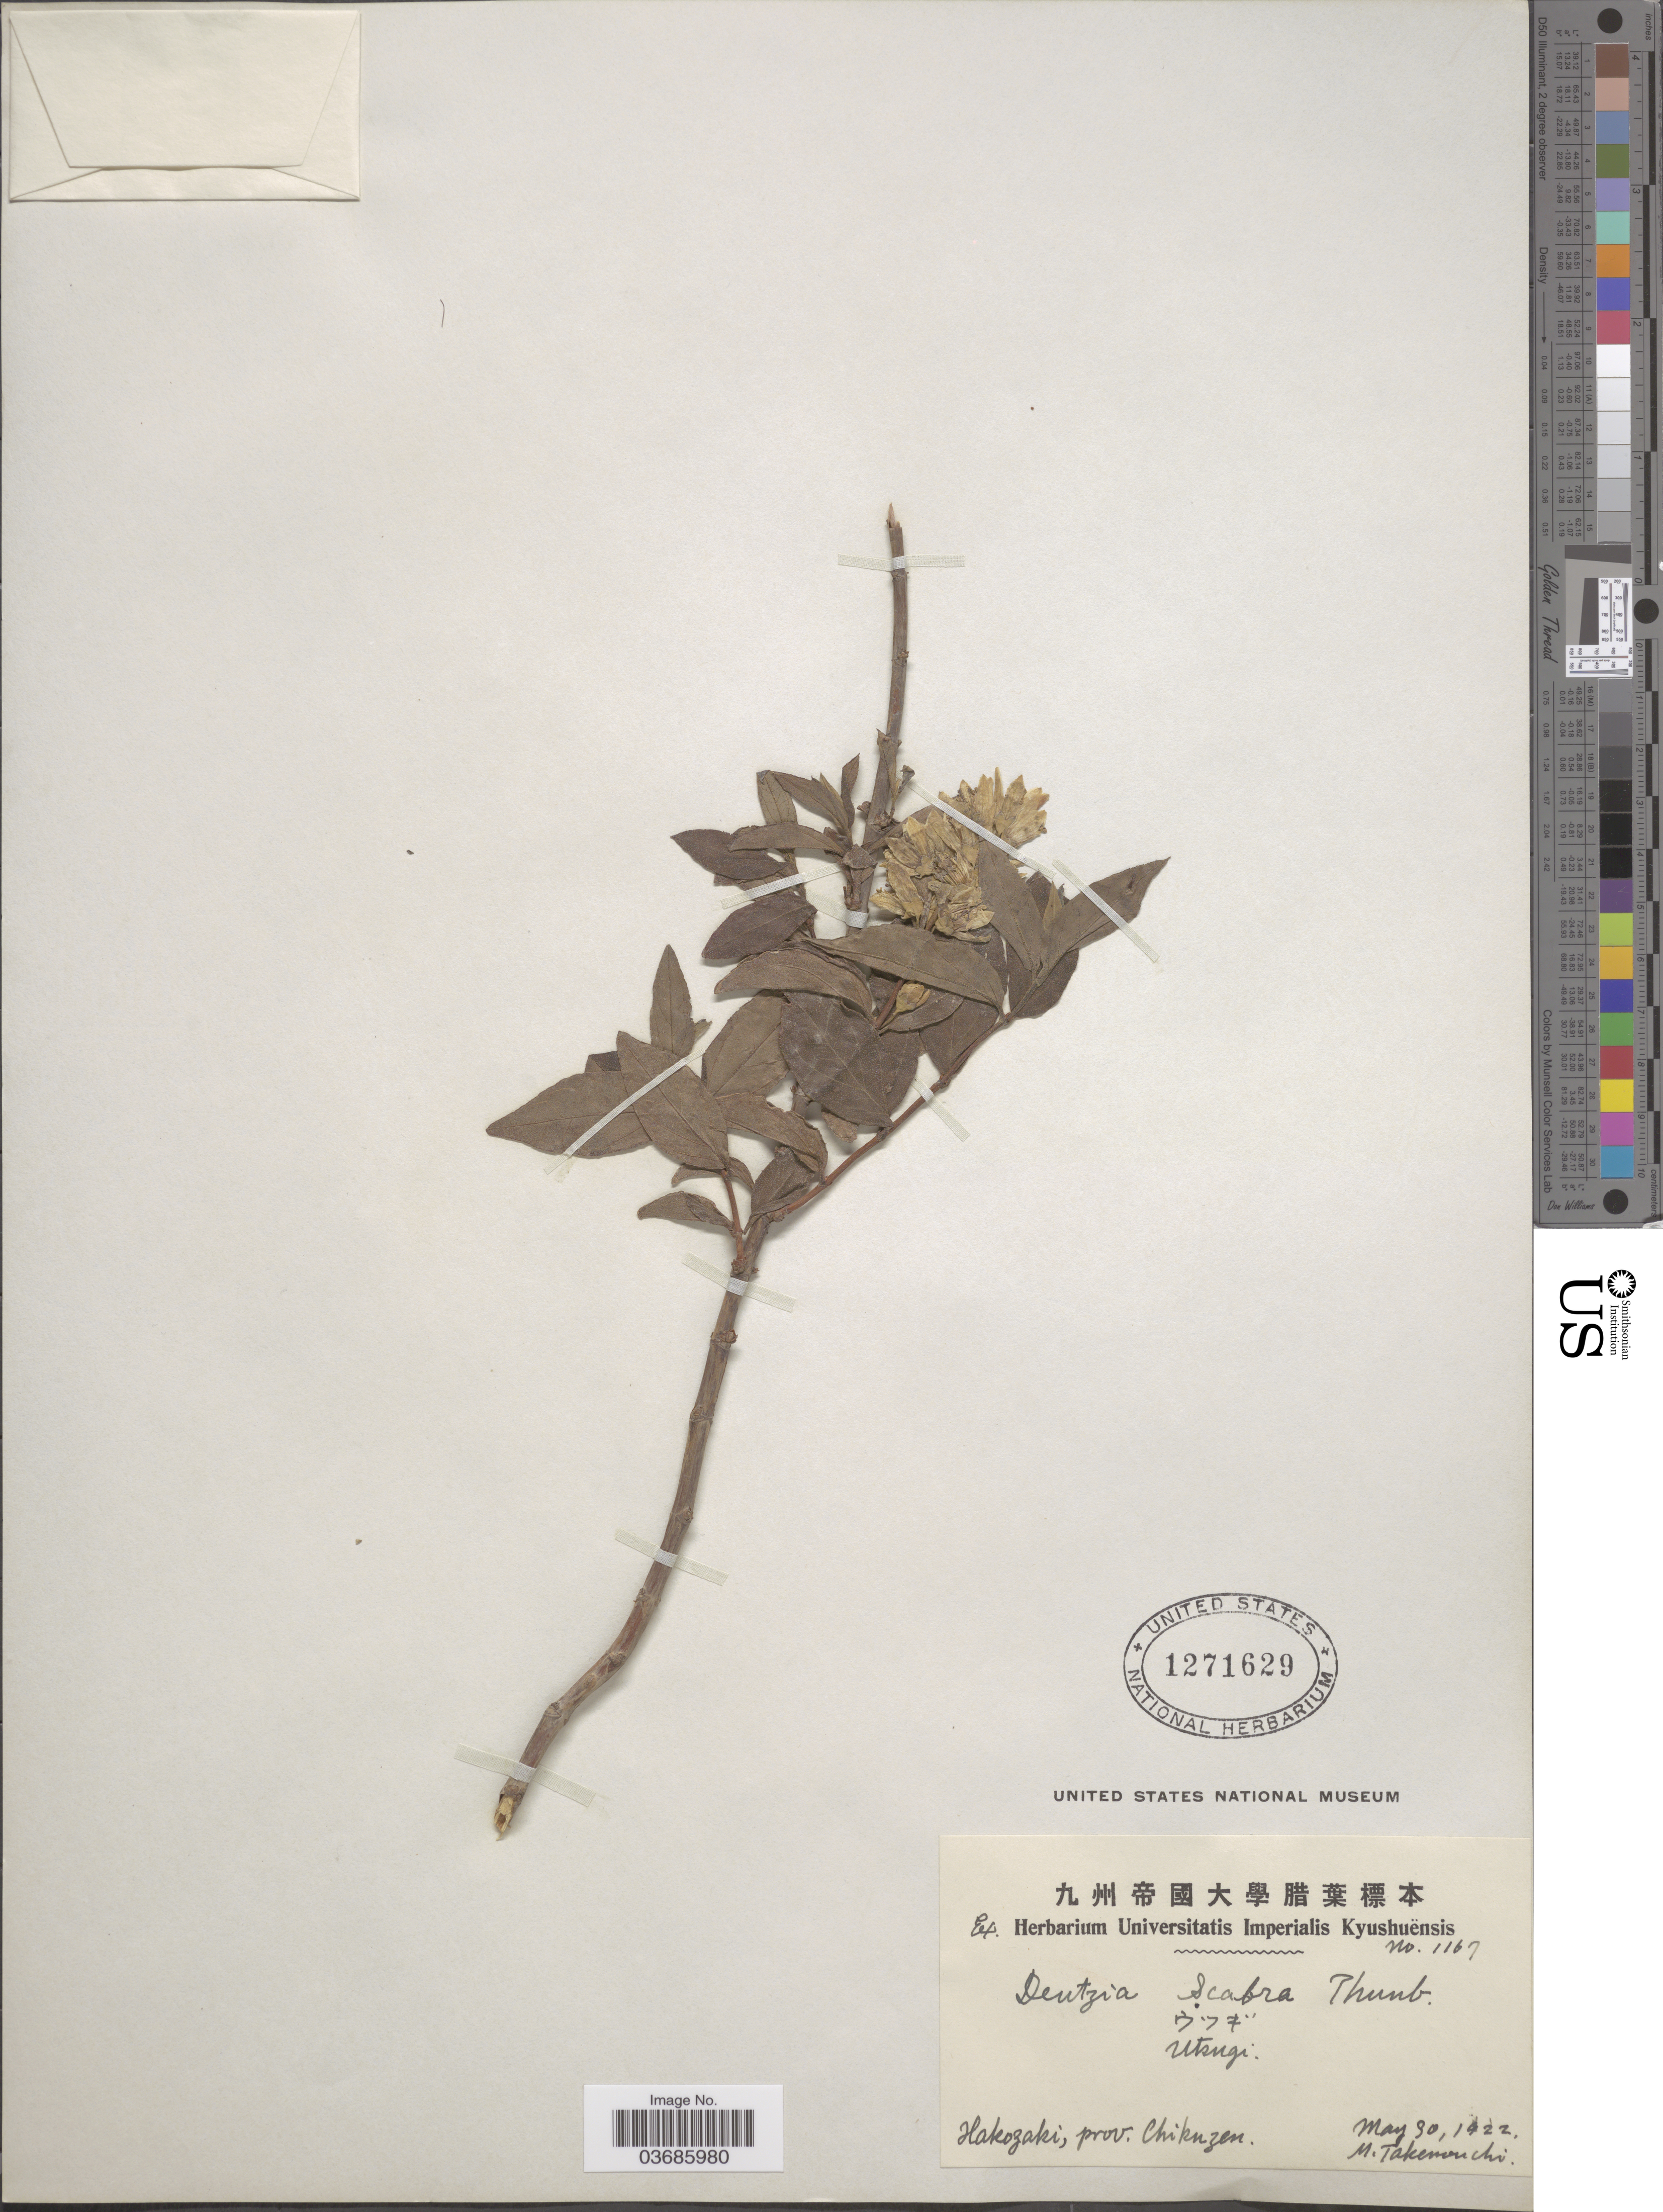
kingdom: Plantae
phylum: Tracheophyta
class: Magnoliopsida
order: Cornales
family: Hydrangeaceae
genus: Deutzia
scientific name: Deutzia scabra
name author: Thunb.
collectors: M. Takenouchi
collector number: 1167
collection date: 1922-05-30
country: Japan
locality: Hakozaki, prov. Chikuzen.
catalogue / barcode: US 1271629